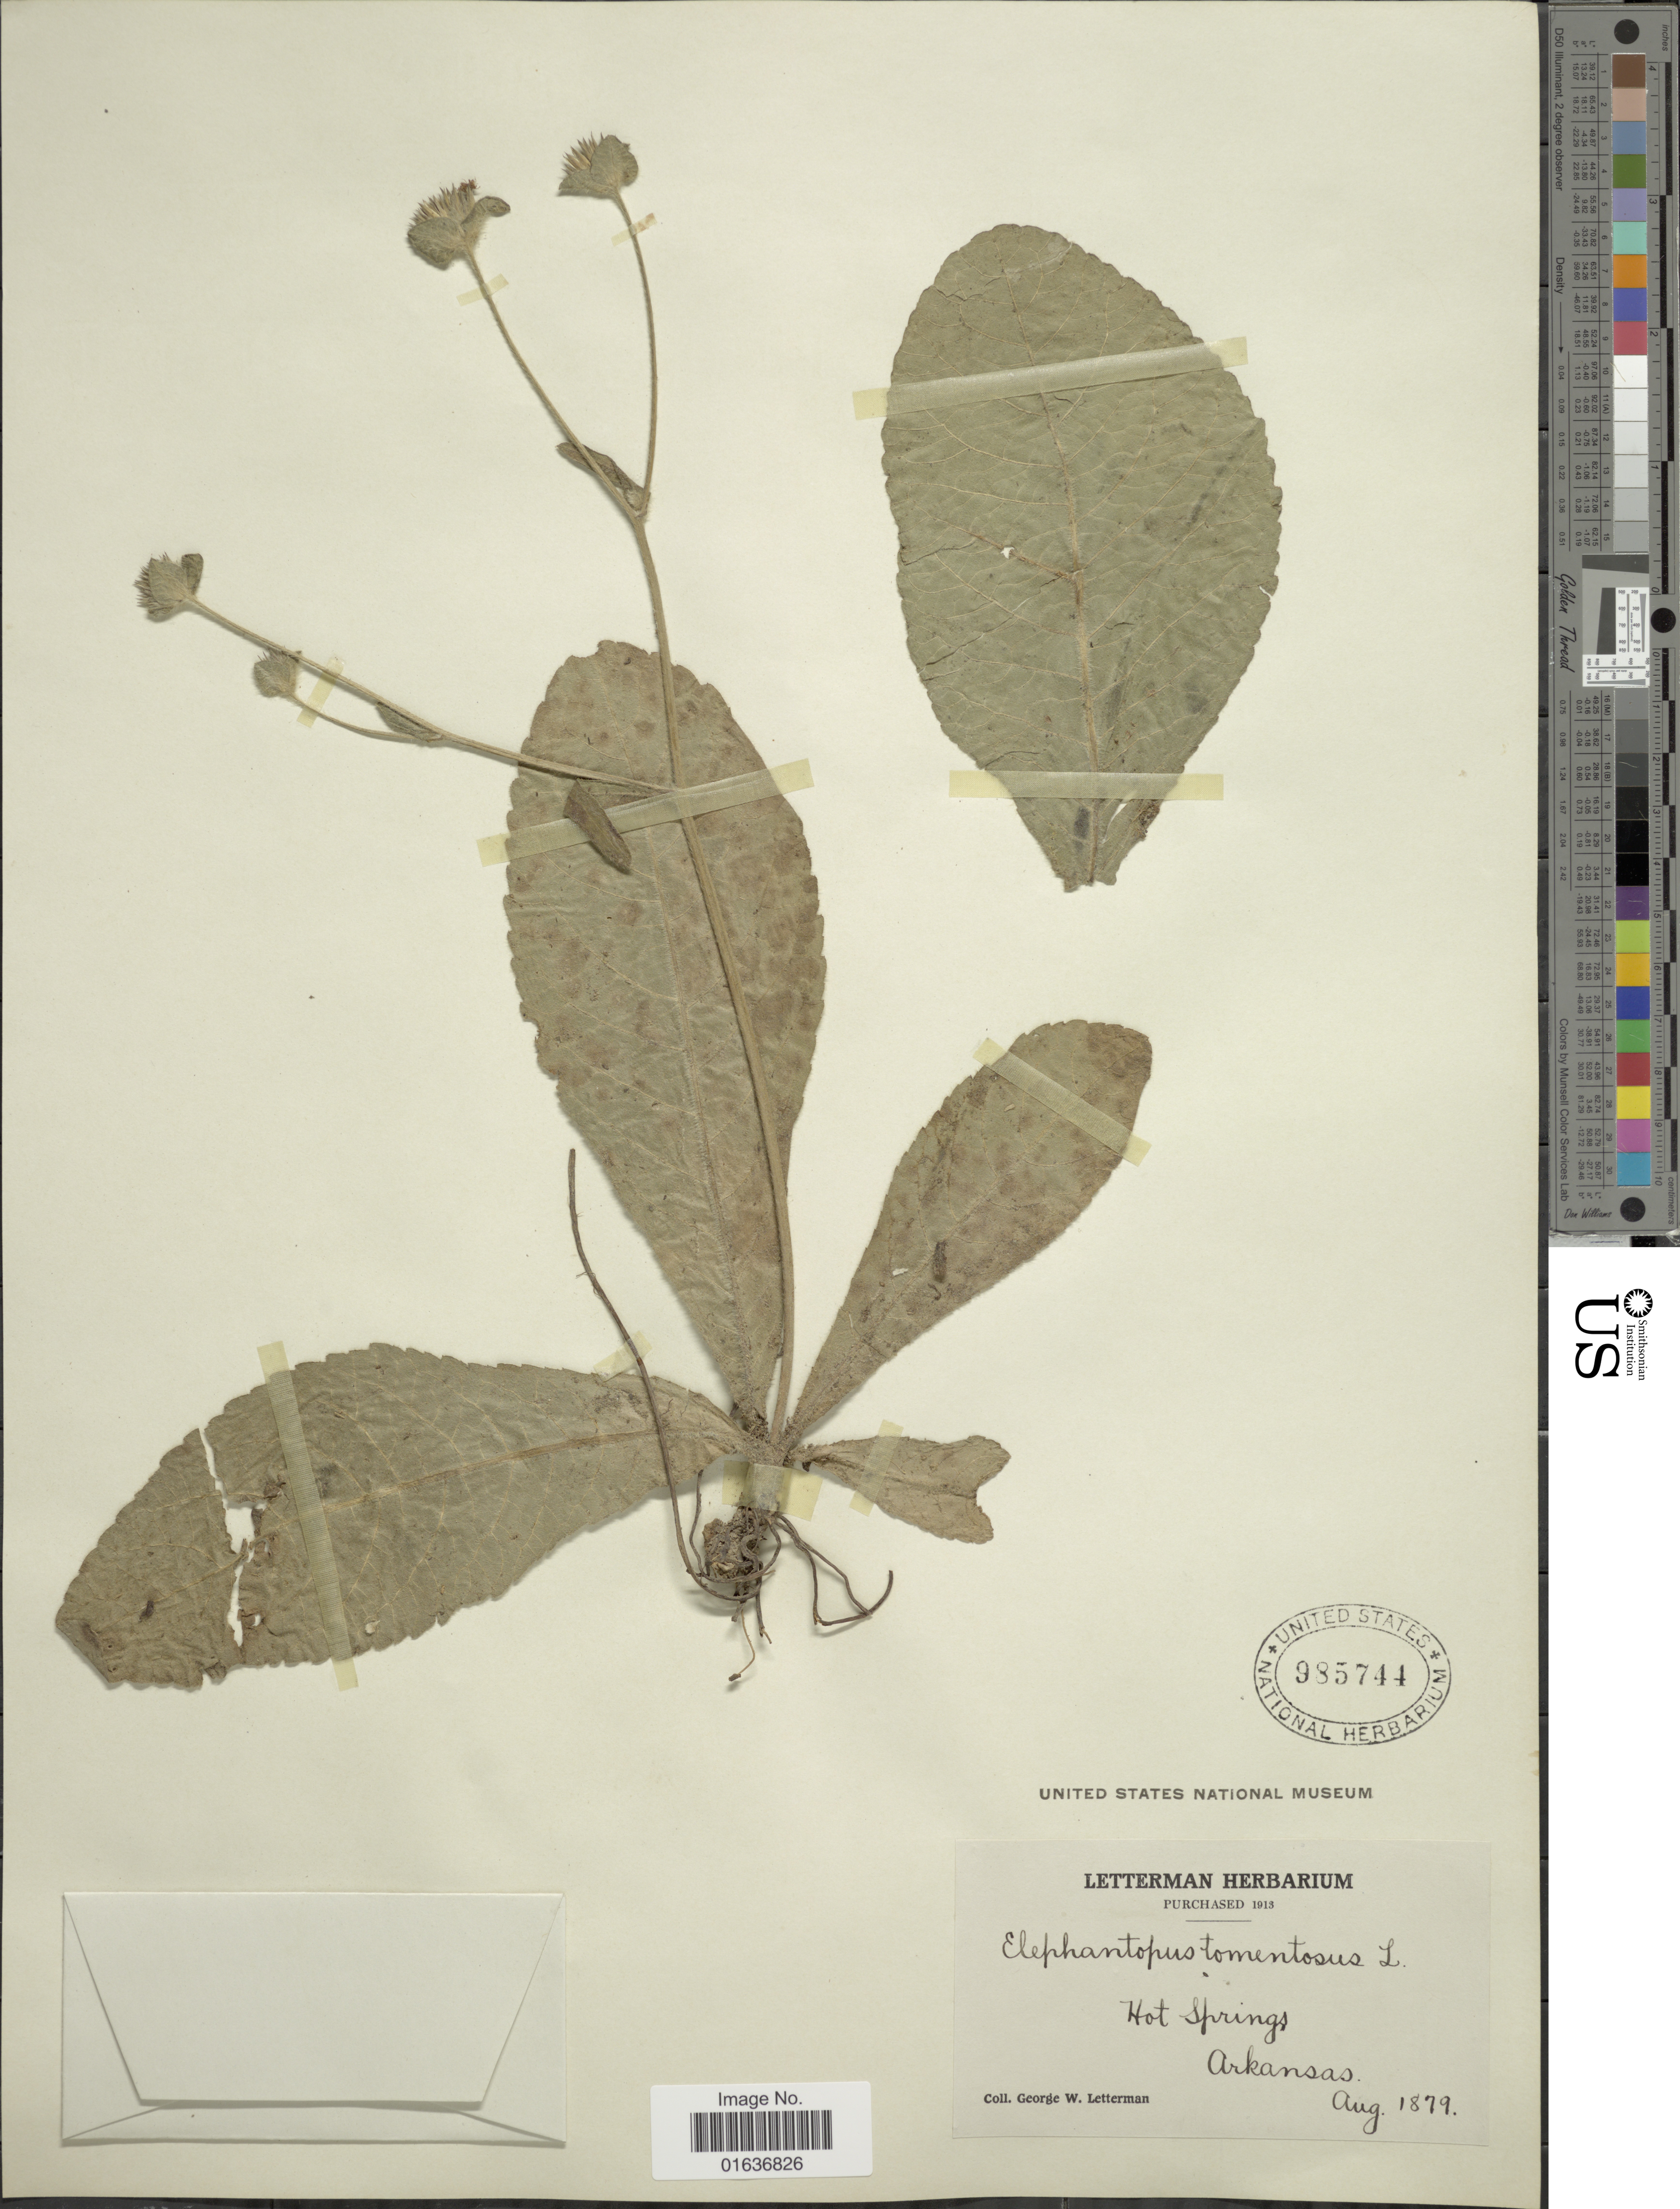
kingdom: Plantae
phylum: Tracheophyta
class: Magnoliopsida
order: Asterales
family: Asteraceae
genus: Elephantopus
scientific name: Elephantopus tomentosus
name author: L.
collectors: G. W. Letterman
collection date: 1879-08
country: United States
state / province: Arkansas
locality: Hot Springs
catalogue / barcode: US 985744